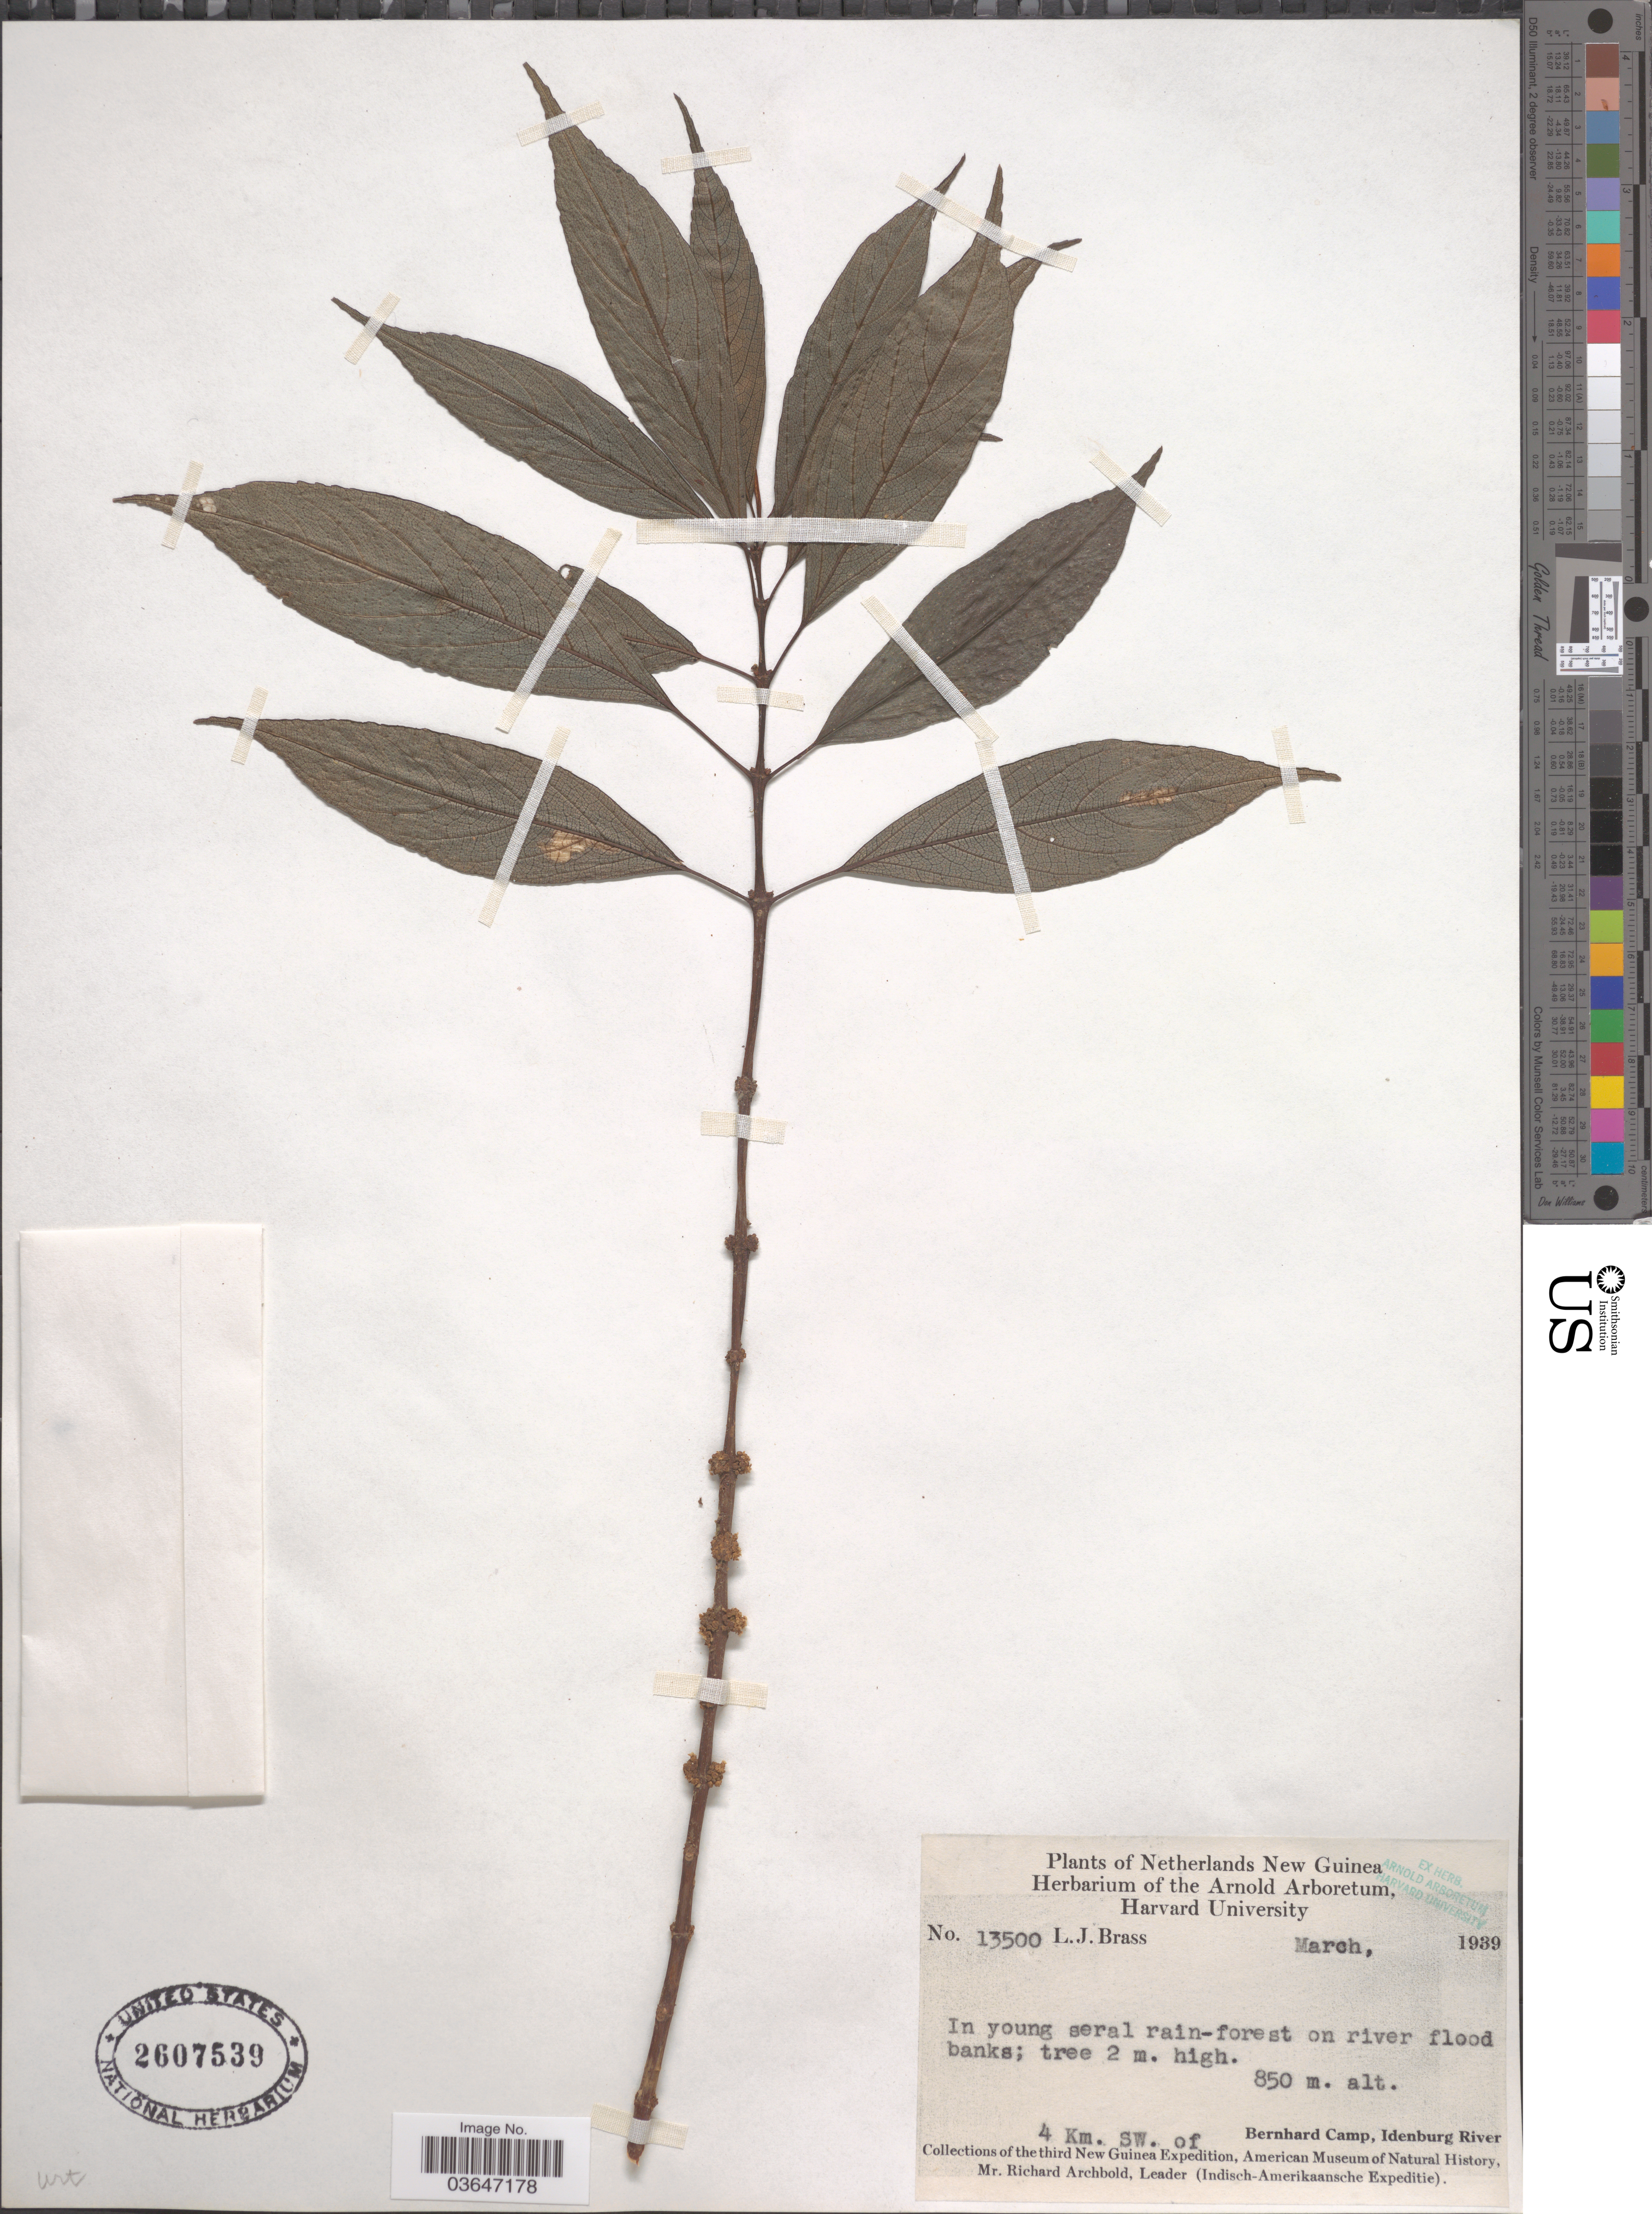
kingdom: Plantae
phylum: Tracheophyta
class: Magnoliopsida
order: Proteales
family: Proteaceae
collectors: L. J. Brass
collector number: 13500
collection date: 1939-03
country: Indonesia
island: New Guinea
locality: Netherlands New Guinea. 4 Km. SW. of Bernhard Camp, Idenburg River.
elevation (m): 850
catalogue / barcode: US 2607539